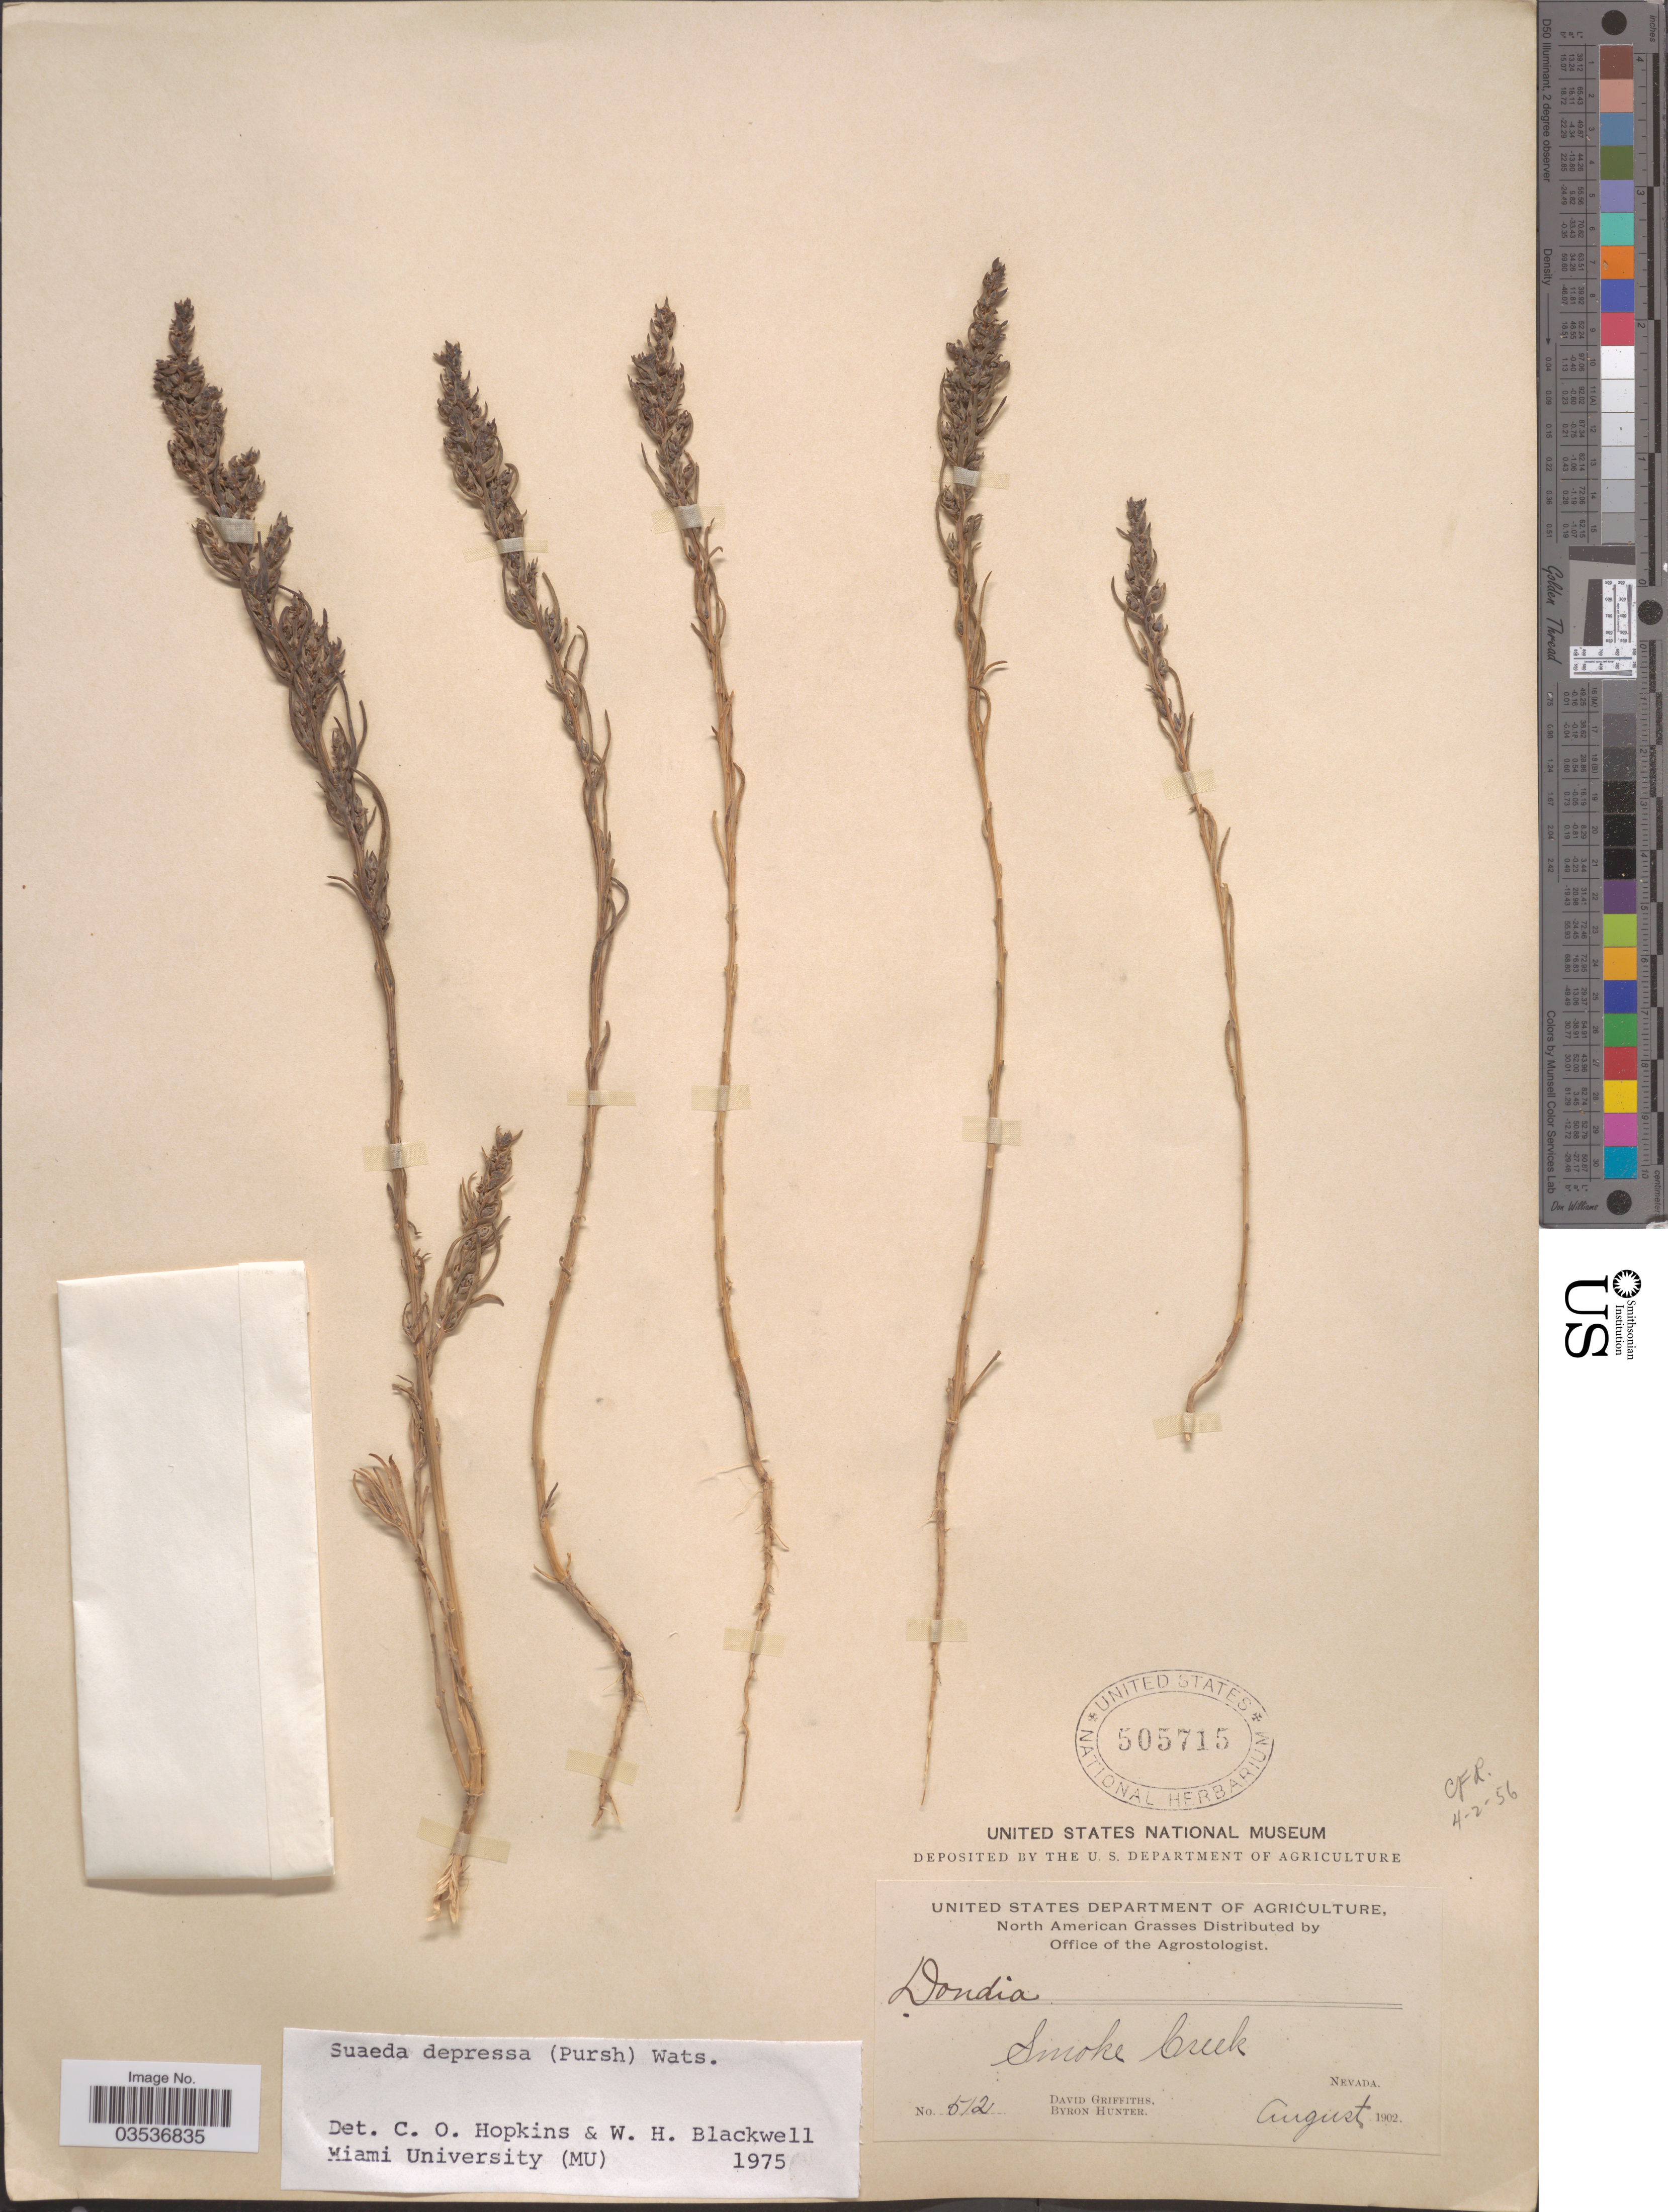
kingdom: Plantae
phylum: Tracheophyta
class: Magnoliopsida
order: Caryophyllales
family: Amaranthaceae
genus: Suaeda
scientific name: Suaeda depressa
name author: (Pursh) S. Watson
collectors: D. Griffiths & B. Hunter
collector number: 512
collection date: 1902-08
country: United States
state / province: Nevada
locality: Smoke Creek.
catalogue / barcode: US 505715